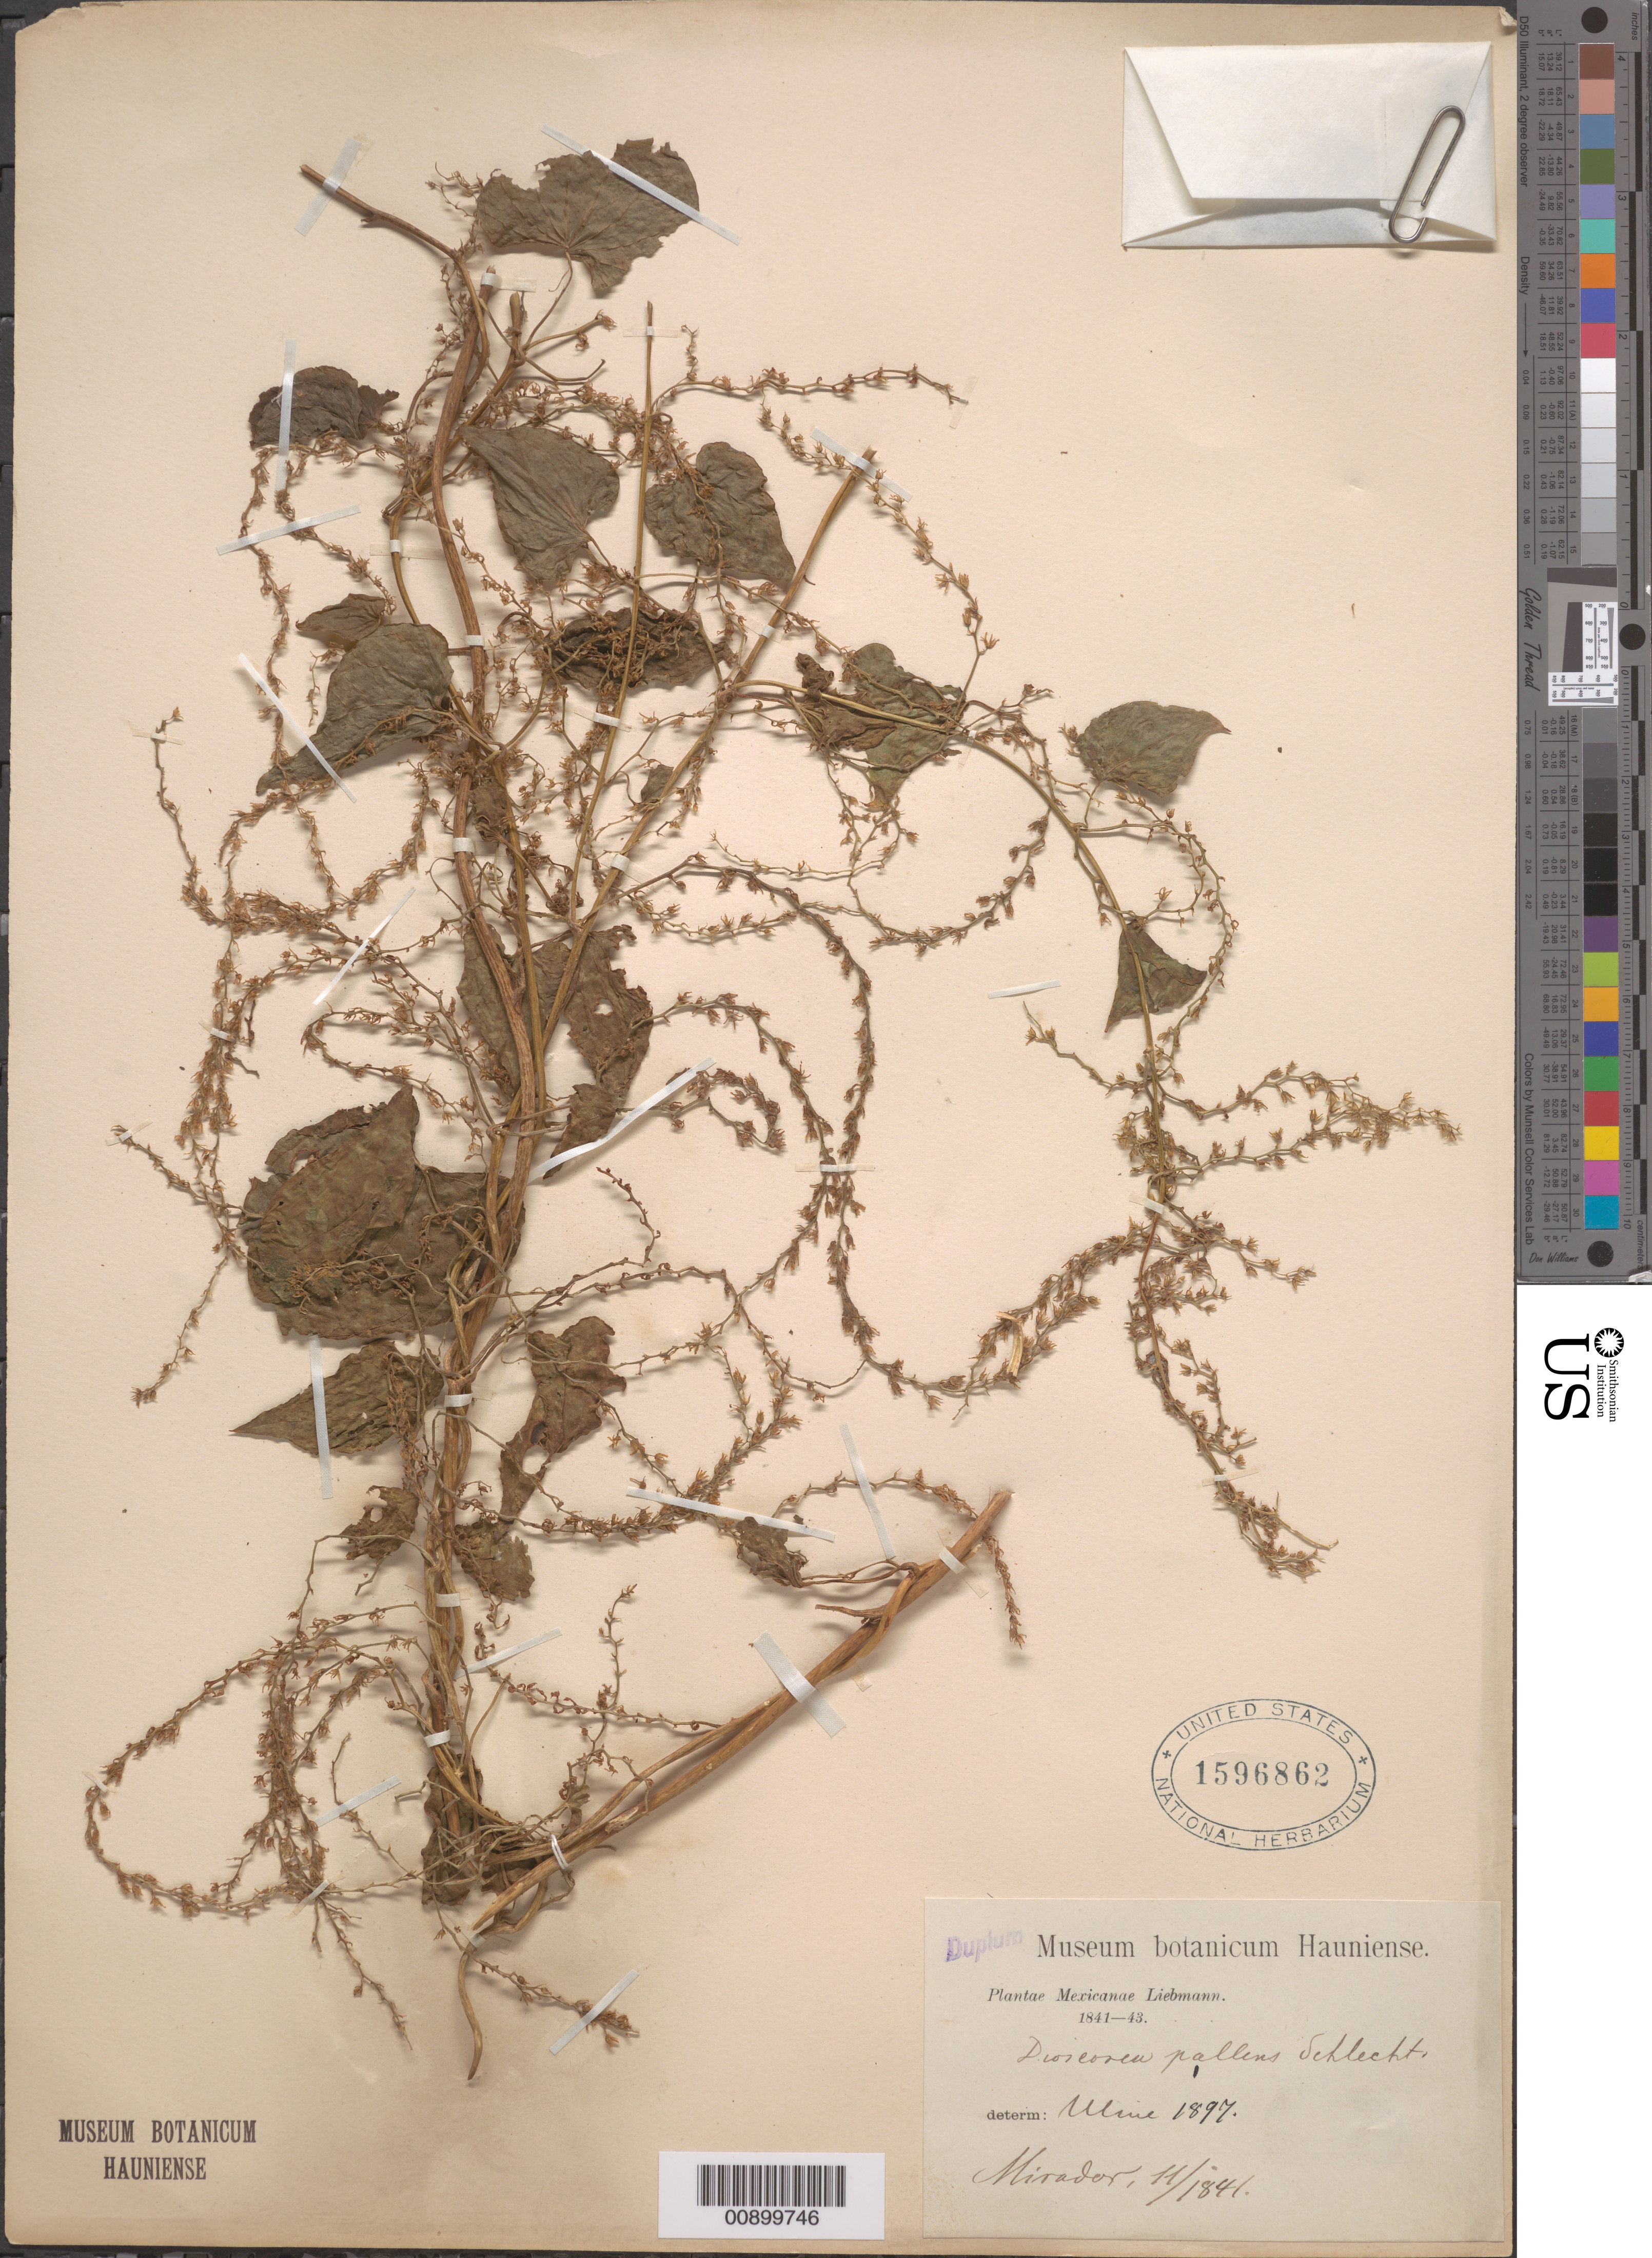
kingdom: Plantae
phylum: Tracheophyta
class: Liliopsida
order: Dioscoreales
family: Dioscoreaceae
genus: Dioscorea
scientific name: Dioscorea pallens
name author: Schltdl.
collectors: F. M. Liebmann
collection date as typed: Nov 1841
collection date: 1841-11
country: Mexico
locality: Mirador.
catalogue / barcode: US 1596862